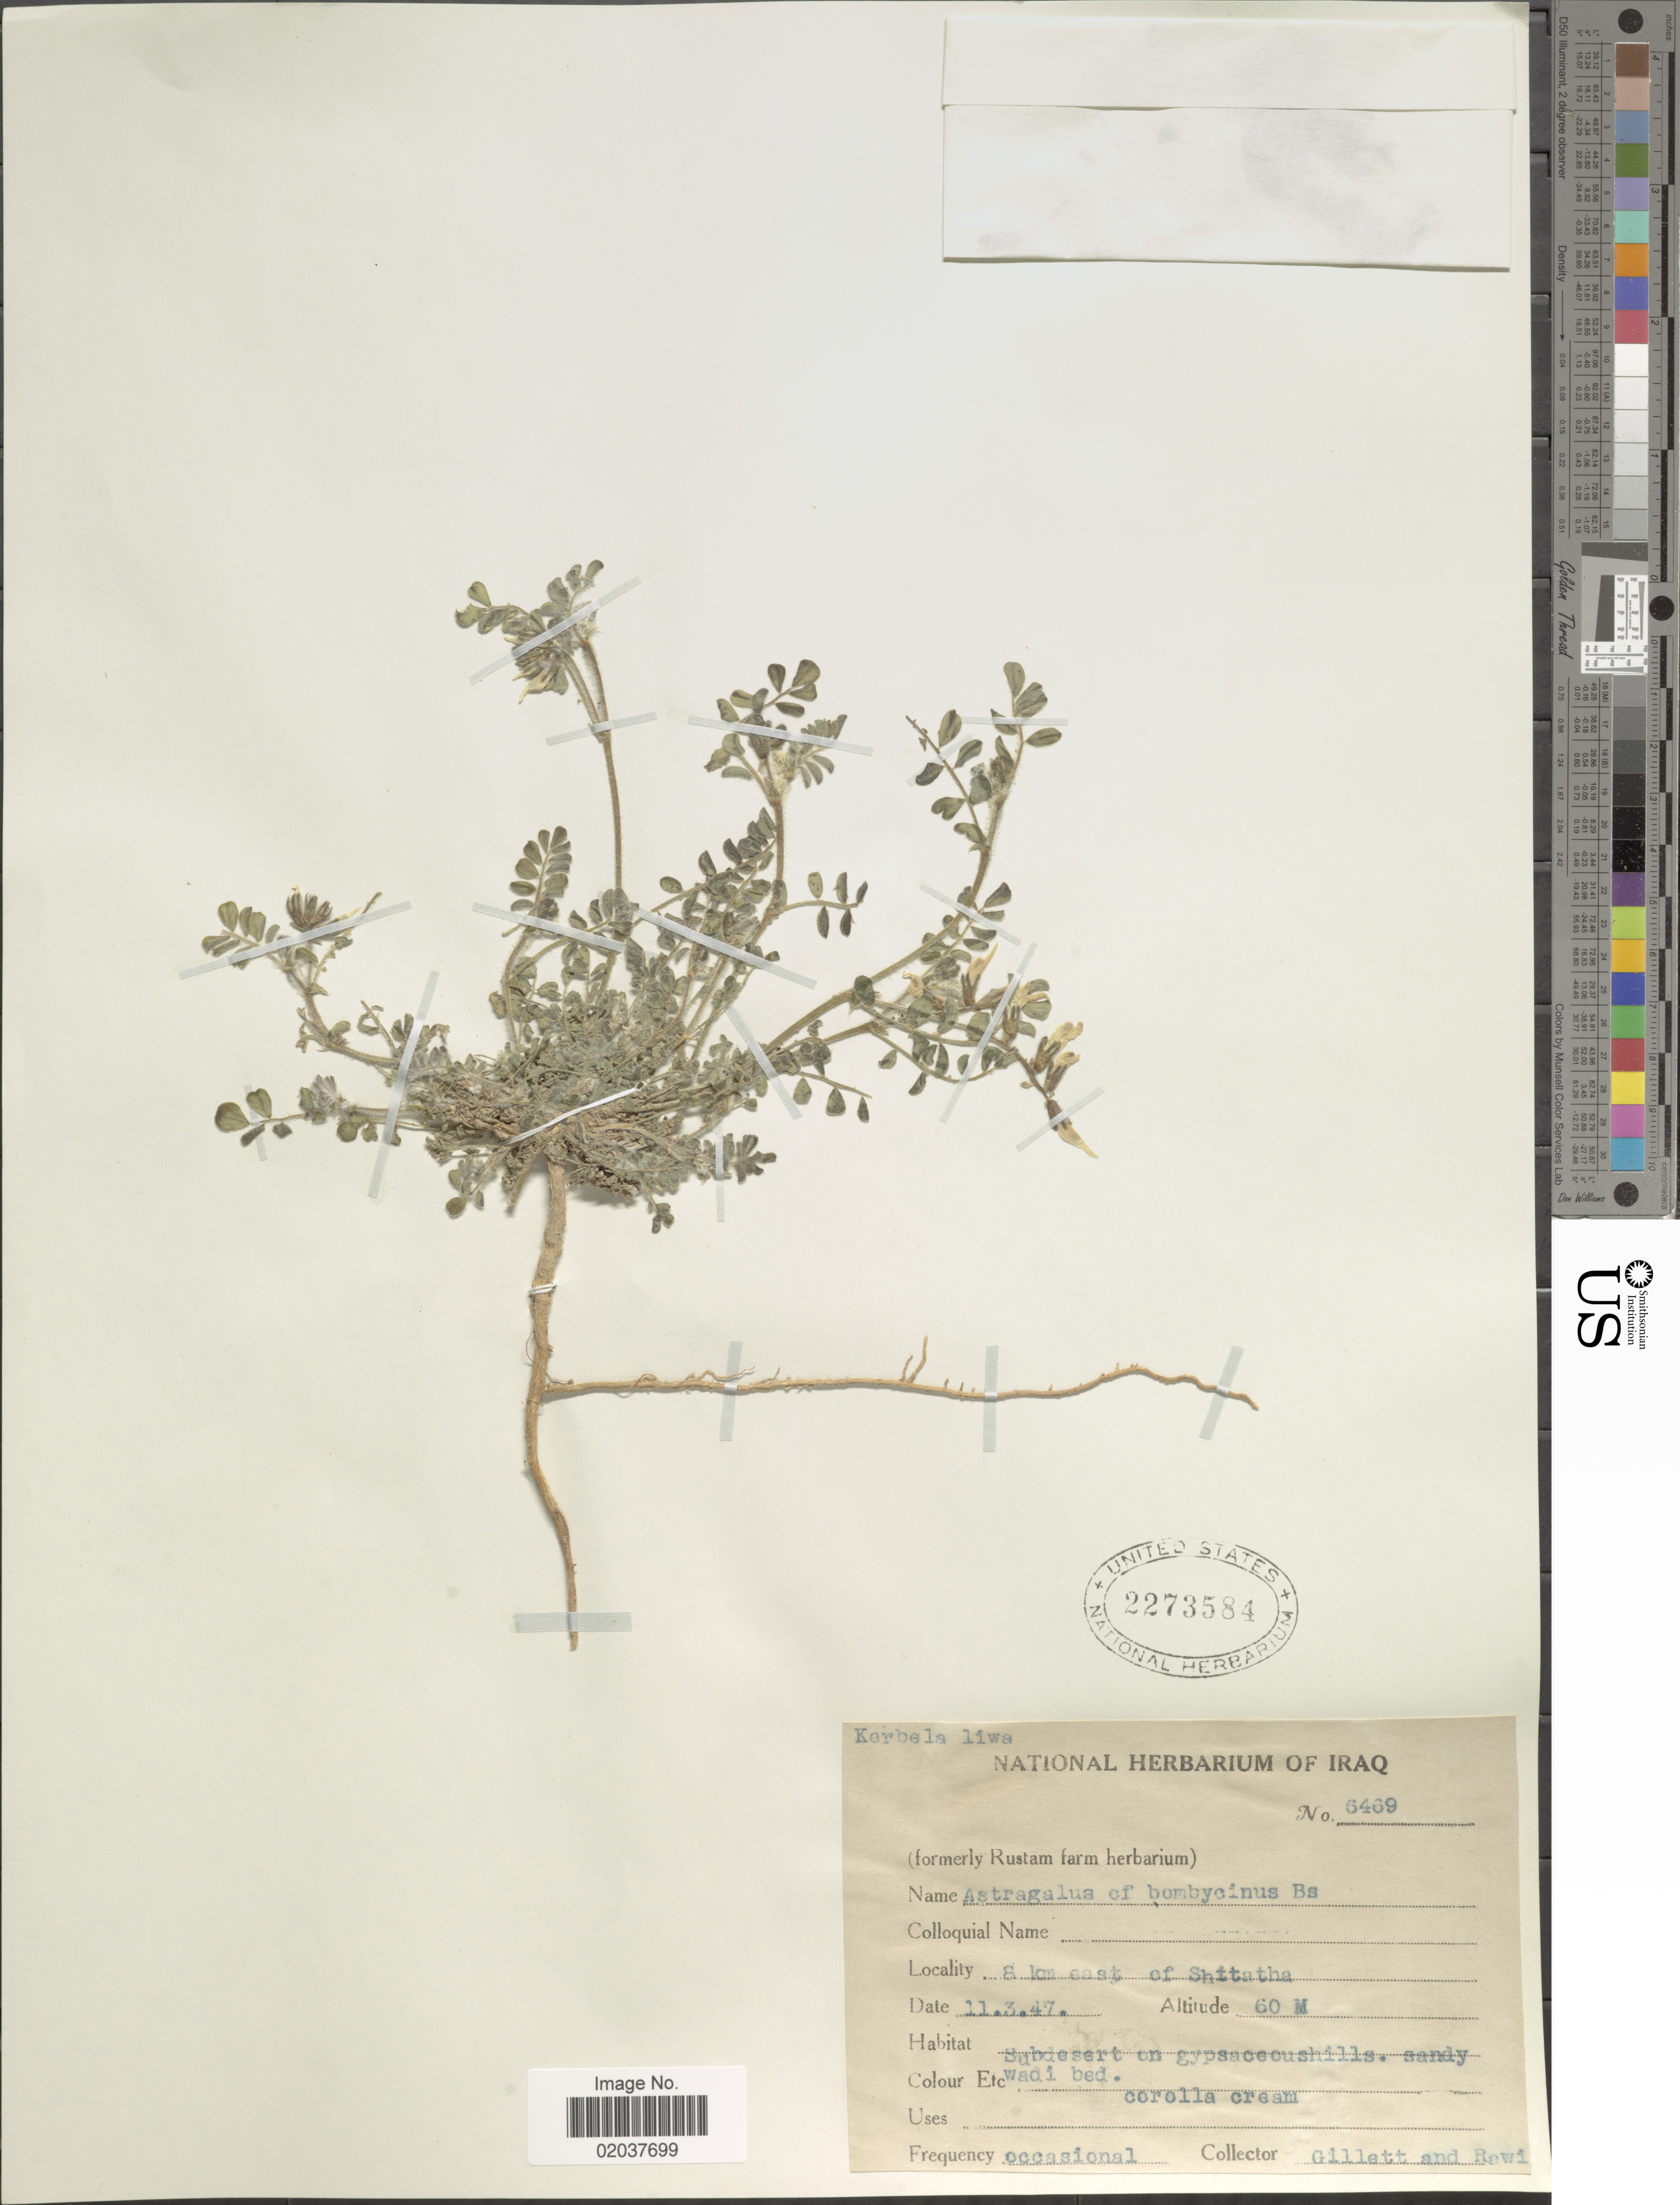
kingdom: Plantae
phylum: Tracheophyta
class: Magnoliopsida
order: Fabales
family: Fabaceae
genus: Astragalus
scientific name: Astragalus bombycinus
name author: Boiss.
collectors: Gillett, -- & -. Rawi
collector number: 6469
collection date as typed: Transcribed d/m/y: 11/3/47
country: Iraq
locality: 8 km east of Shitatha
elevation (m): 60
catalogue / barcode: US 2273584